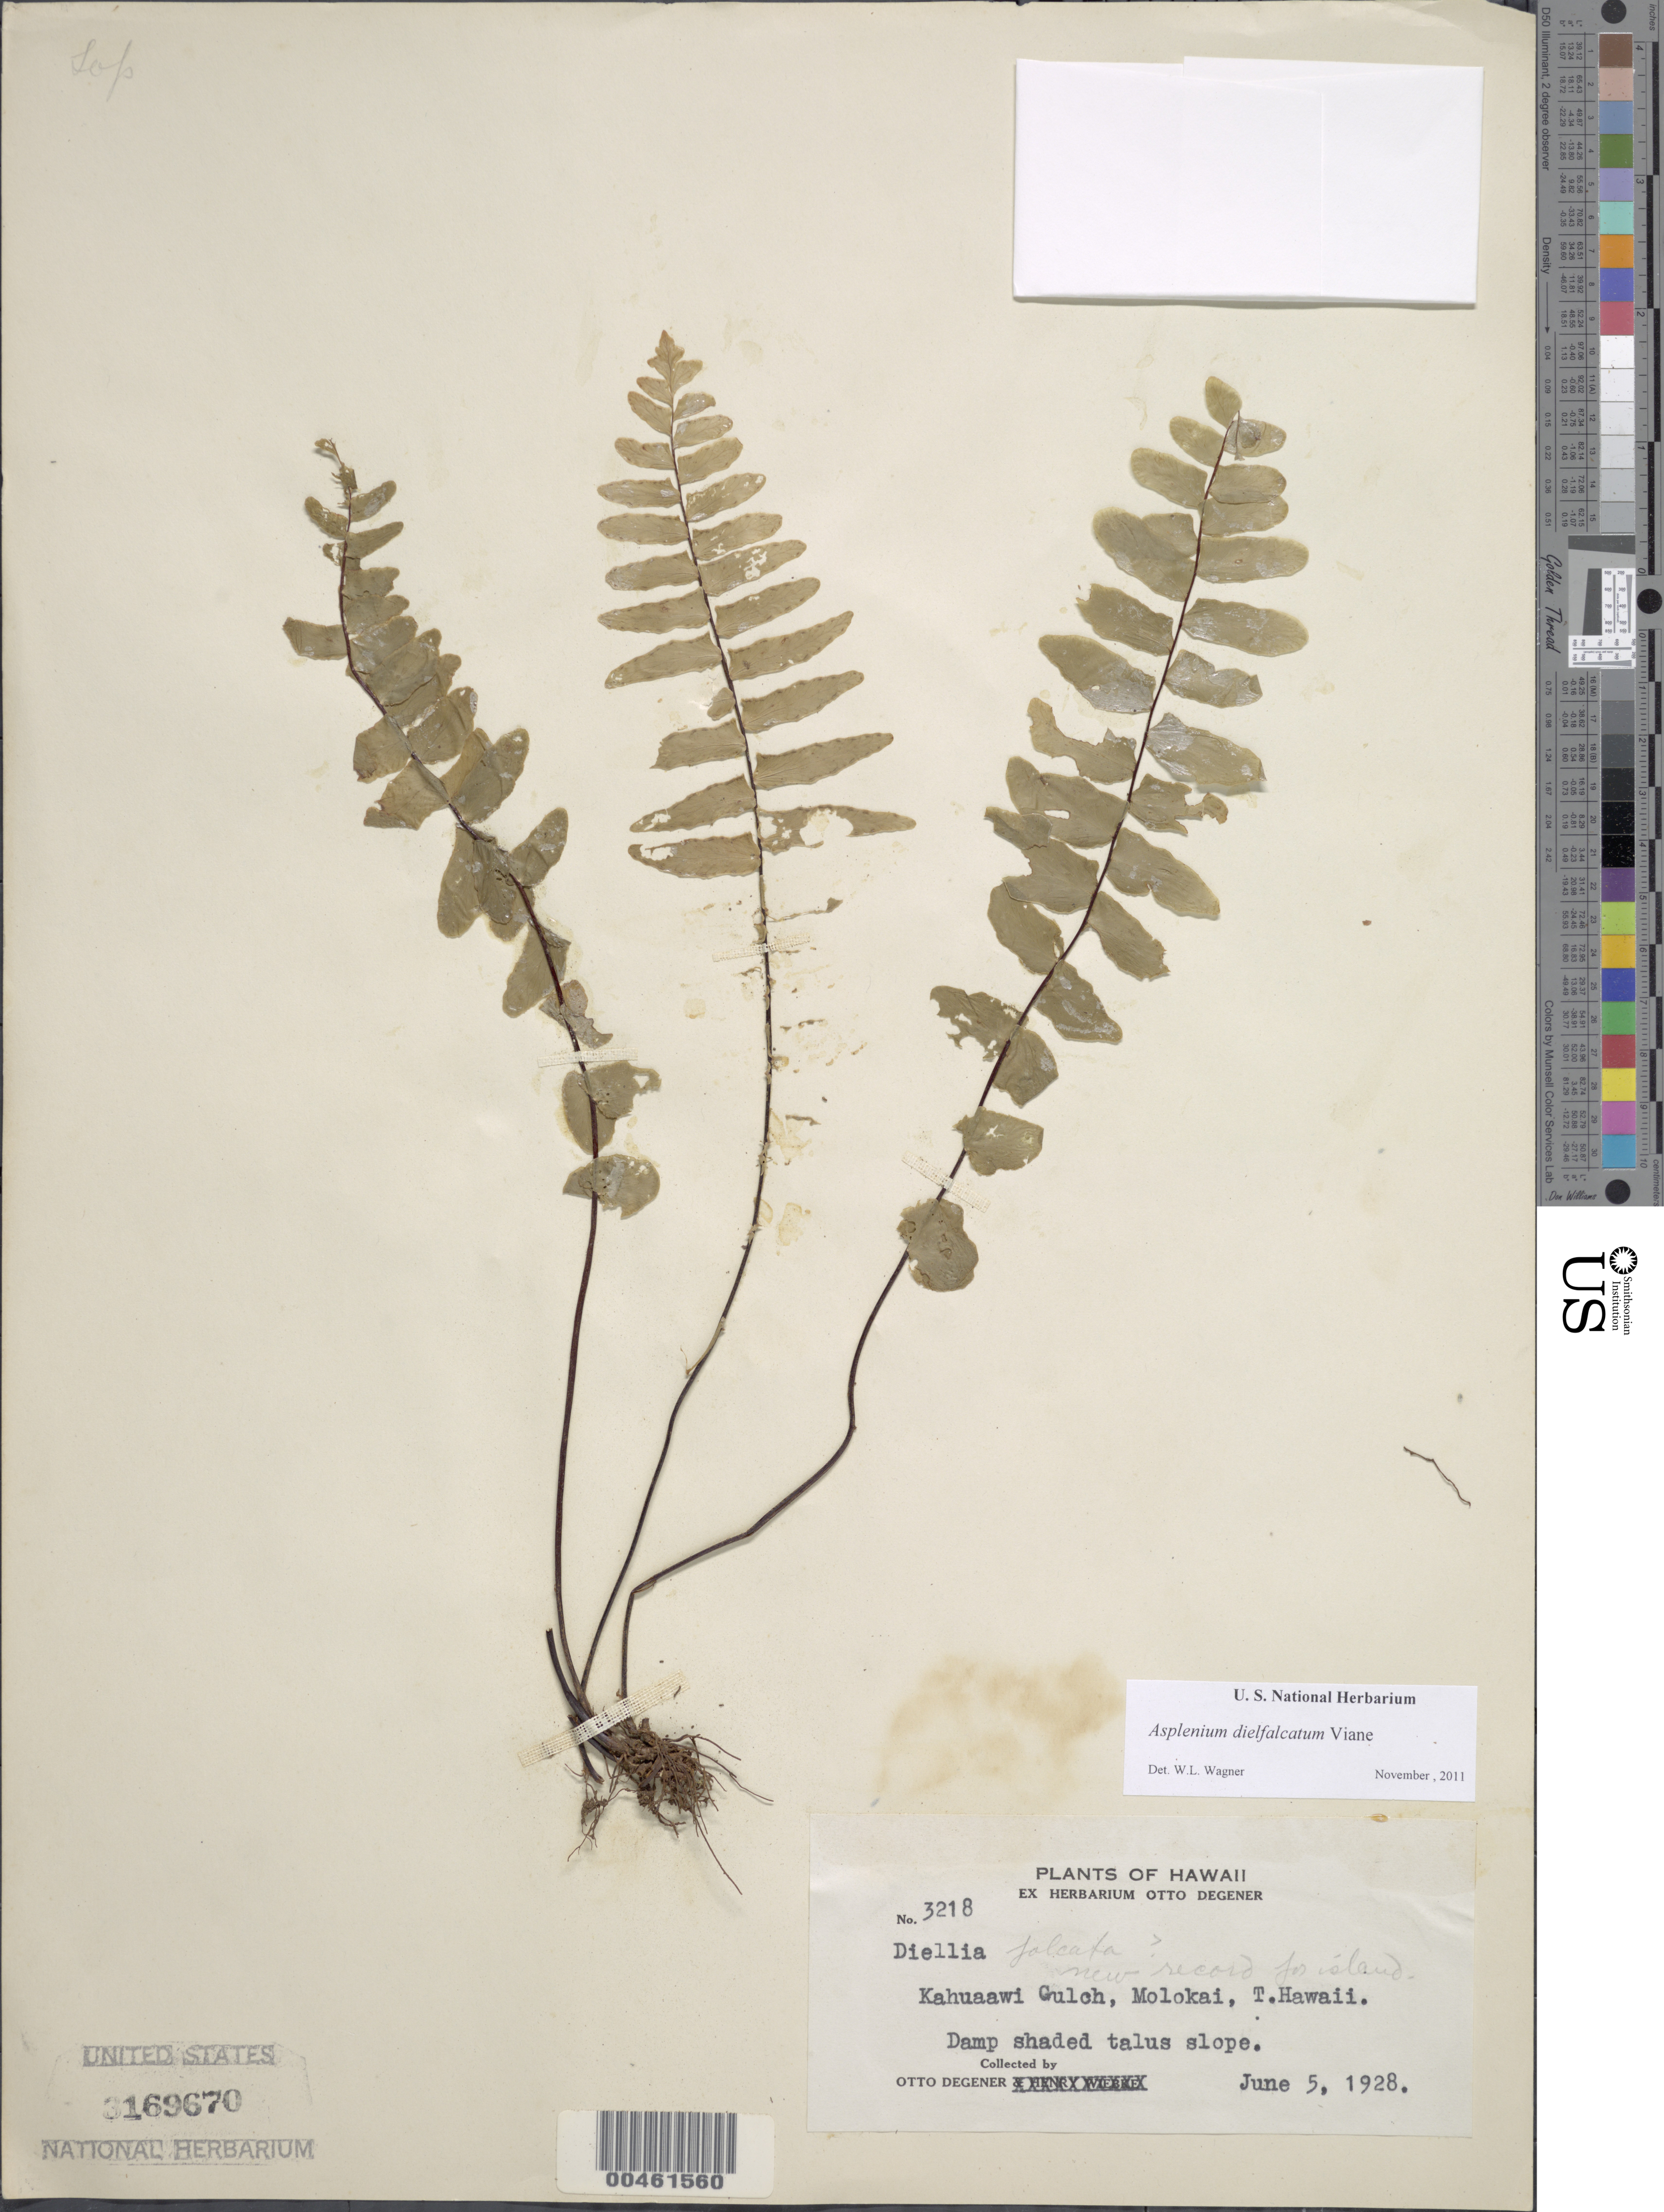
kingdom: Plantae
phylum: Tracheophyta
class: Polypodiopsida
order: Polypodiales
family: Aspleniaceae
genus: Asplenium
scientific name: Asplenium dielfalcatum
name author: Viane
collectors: O. Degener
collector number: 3218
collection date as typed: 5 Jun 1928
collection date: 1928-06-05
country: United States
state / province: Hawaii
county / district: Maui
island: Moloka'i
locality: Kahuaawi Gulch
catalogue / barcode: US 3169670